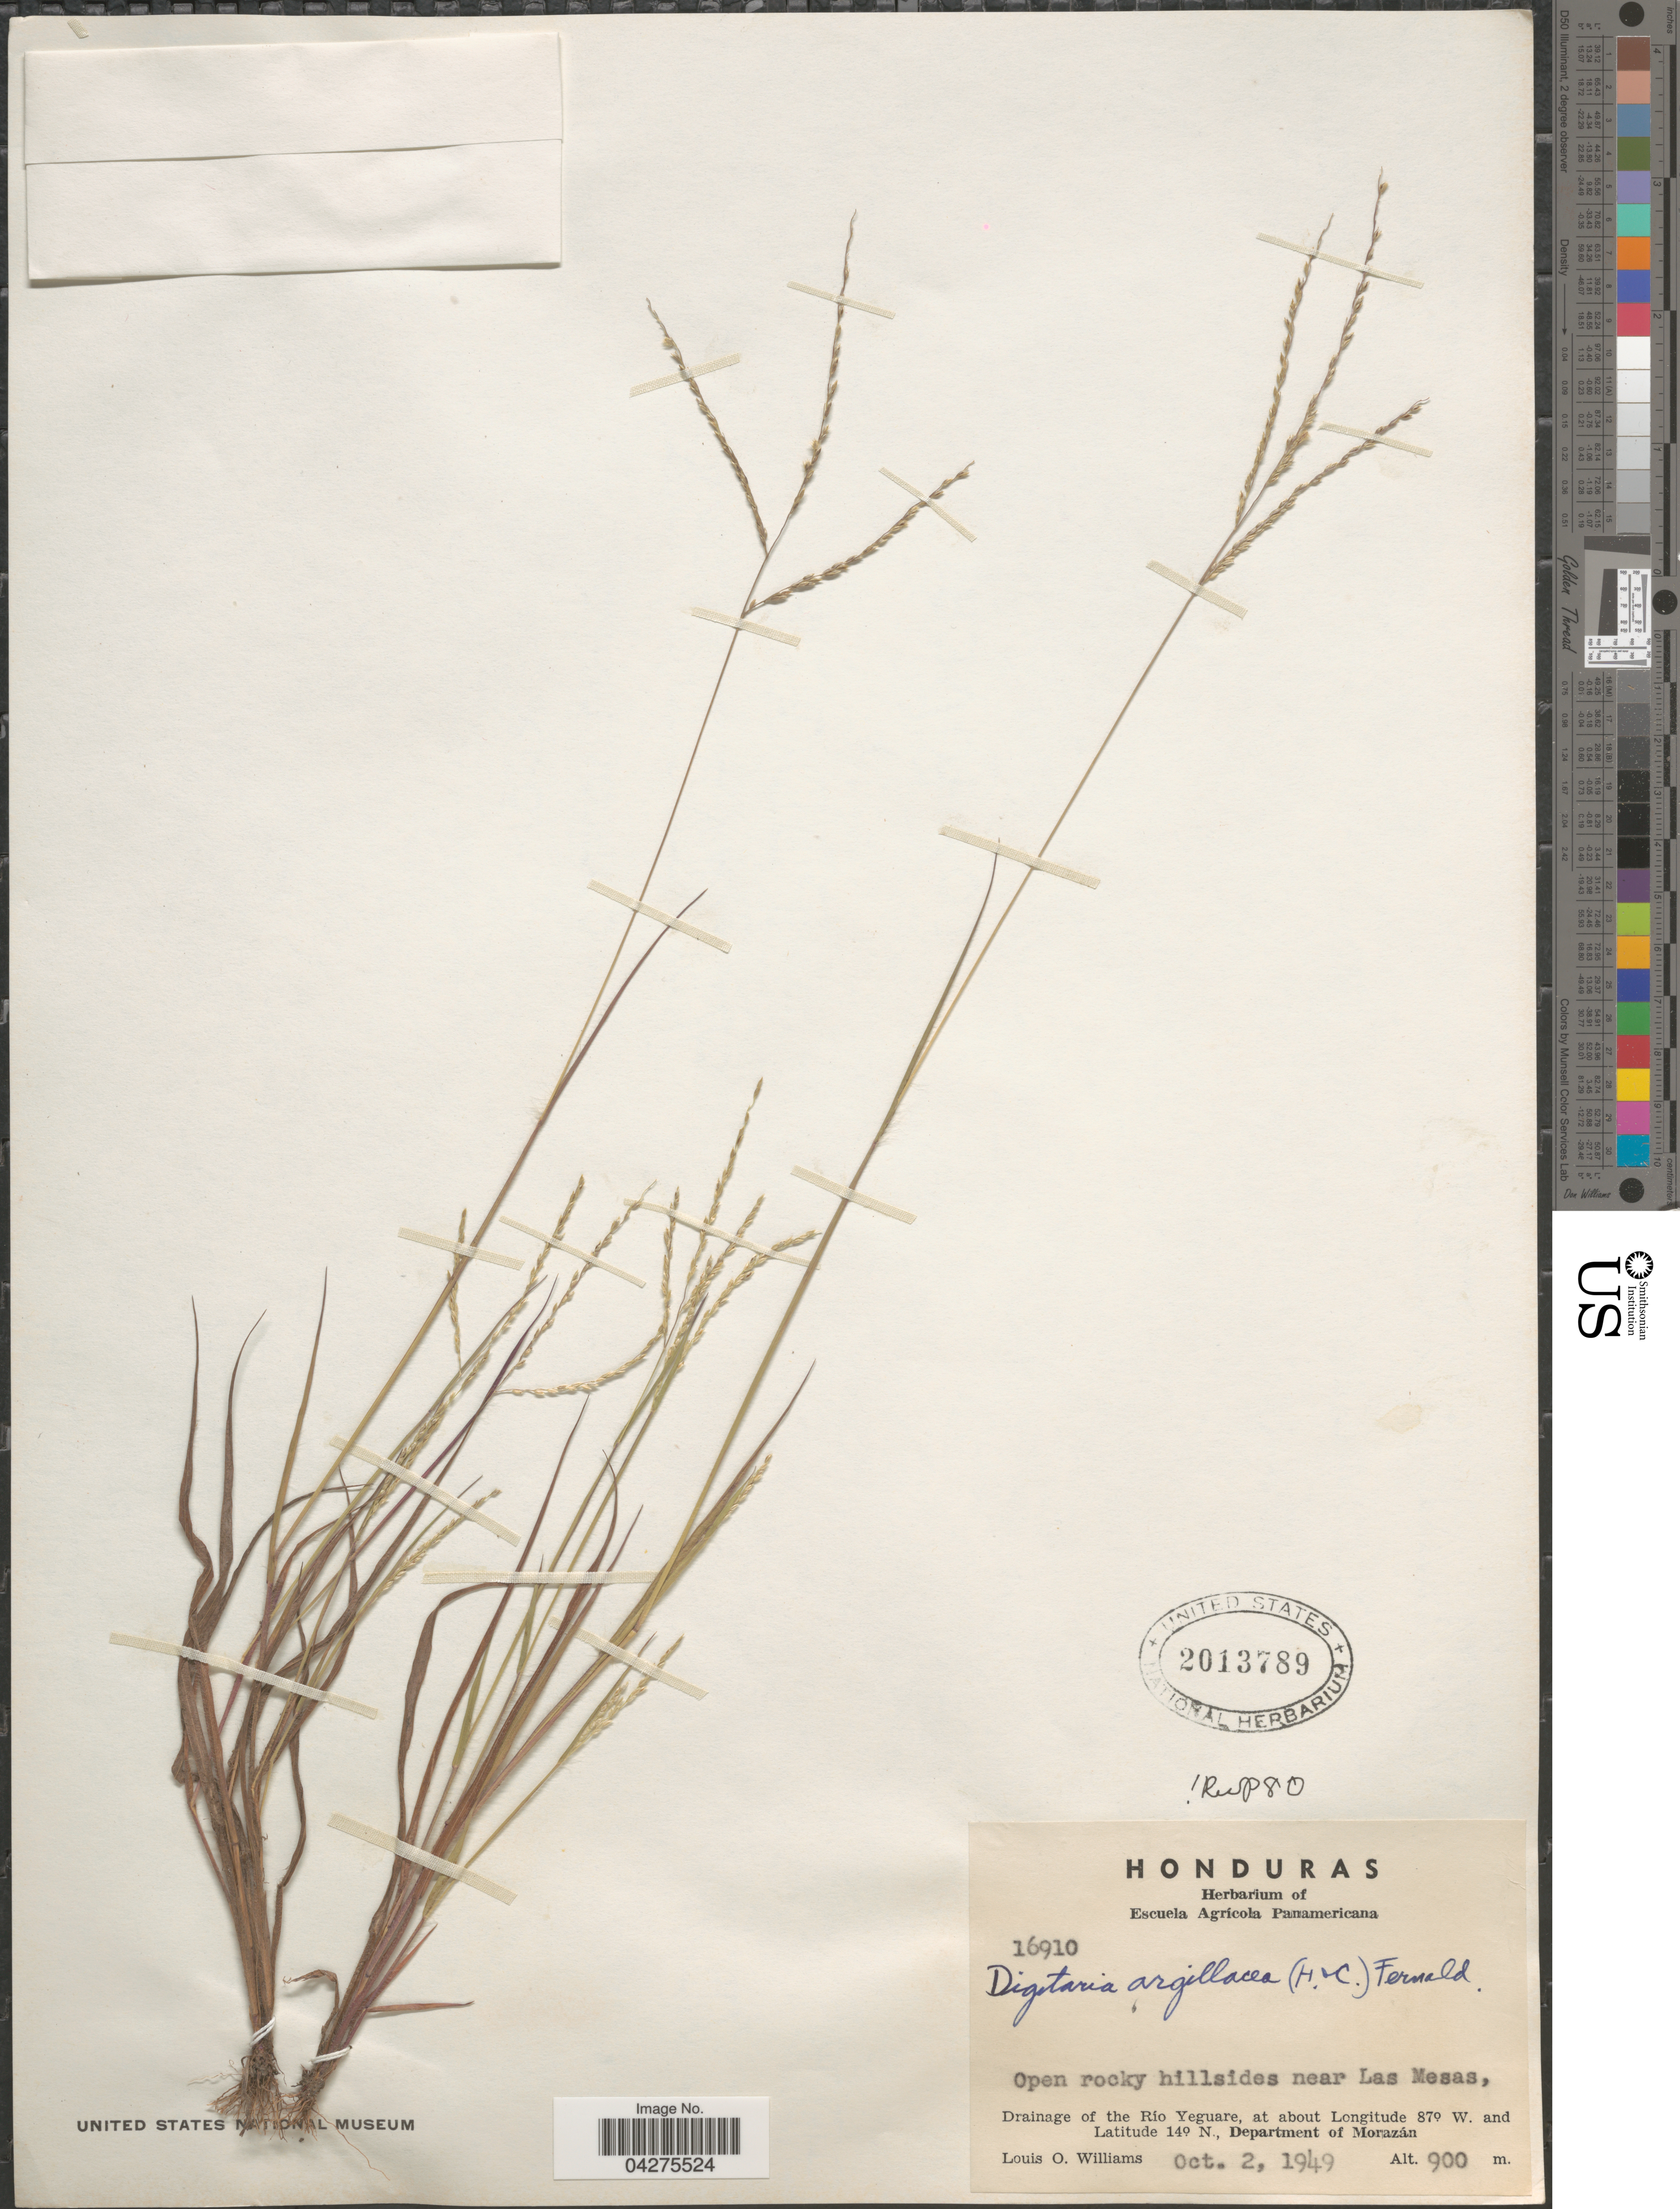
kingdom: Plantae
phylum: Tracheophyta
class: Liliopsida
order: Poales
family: Poaceae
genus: Digitaria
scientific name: Digitaria argillacea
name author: (Hitchc. & Chase) Fernald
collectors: L. O. Williams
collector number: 16910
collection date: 1949-10-02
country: Honduras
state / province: Fco. Morazán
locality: Open rocky hillsides near Las Mesas, Drainage of the Río Yeguare, Department of Morazán.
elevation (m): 900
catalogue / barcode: US 2013789